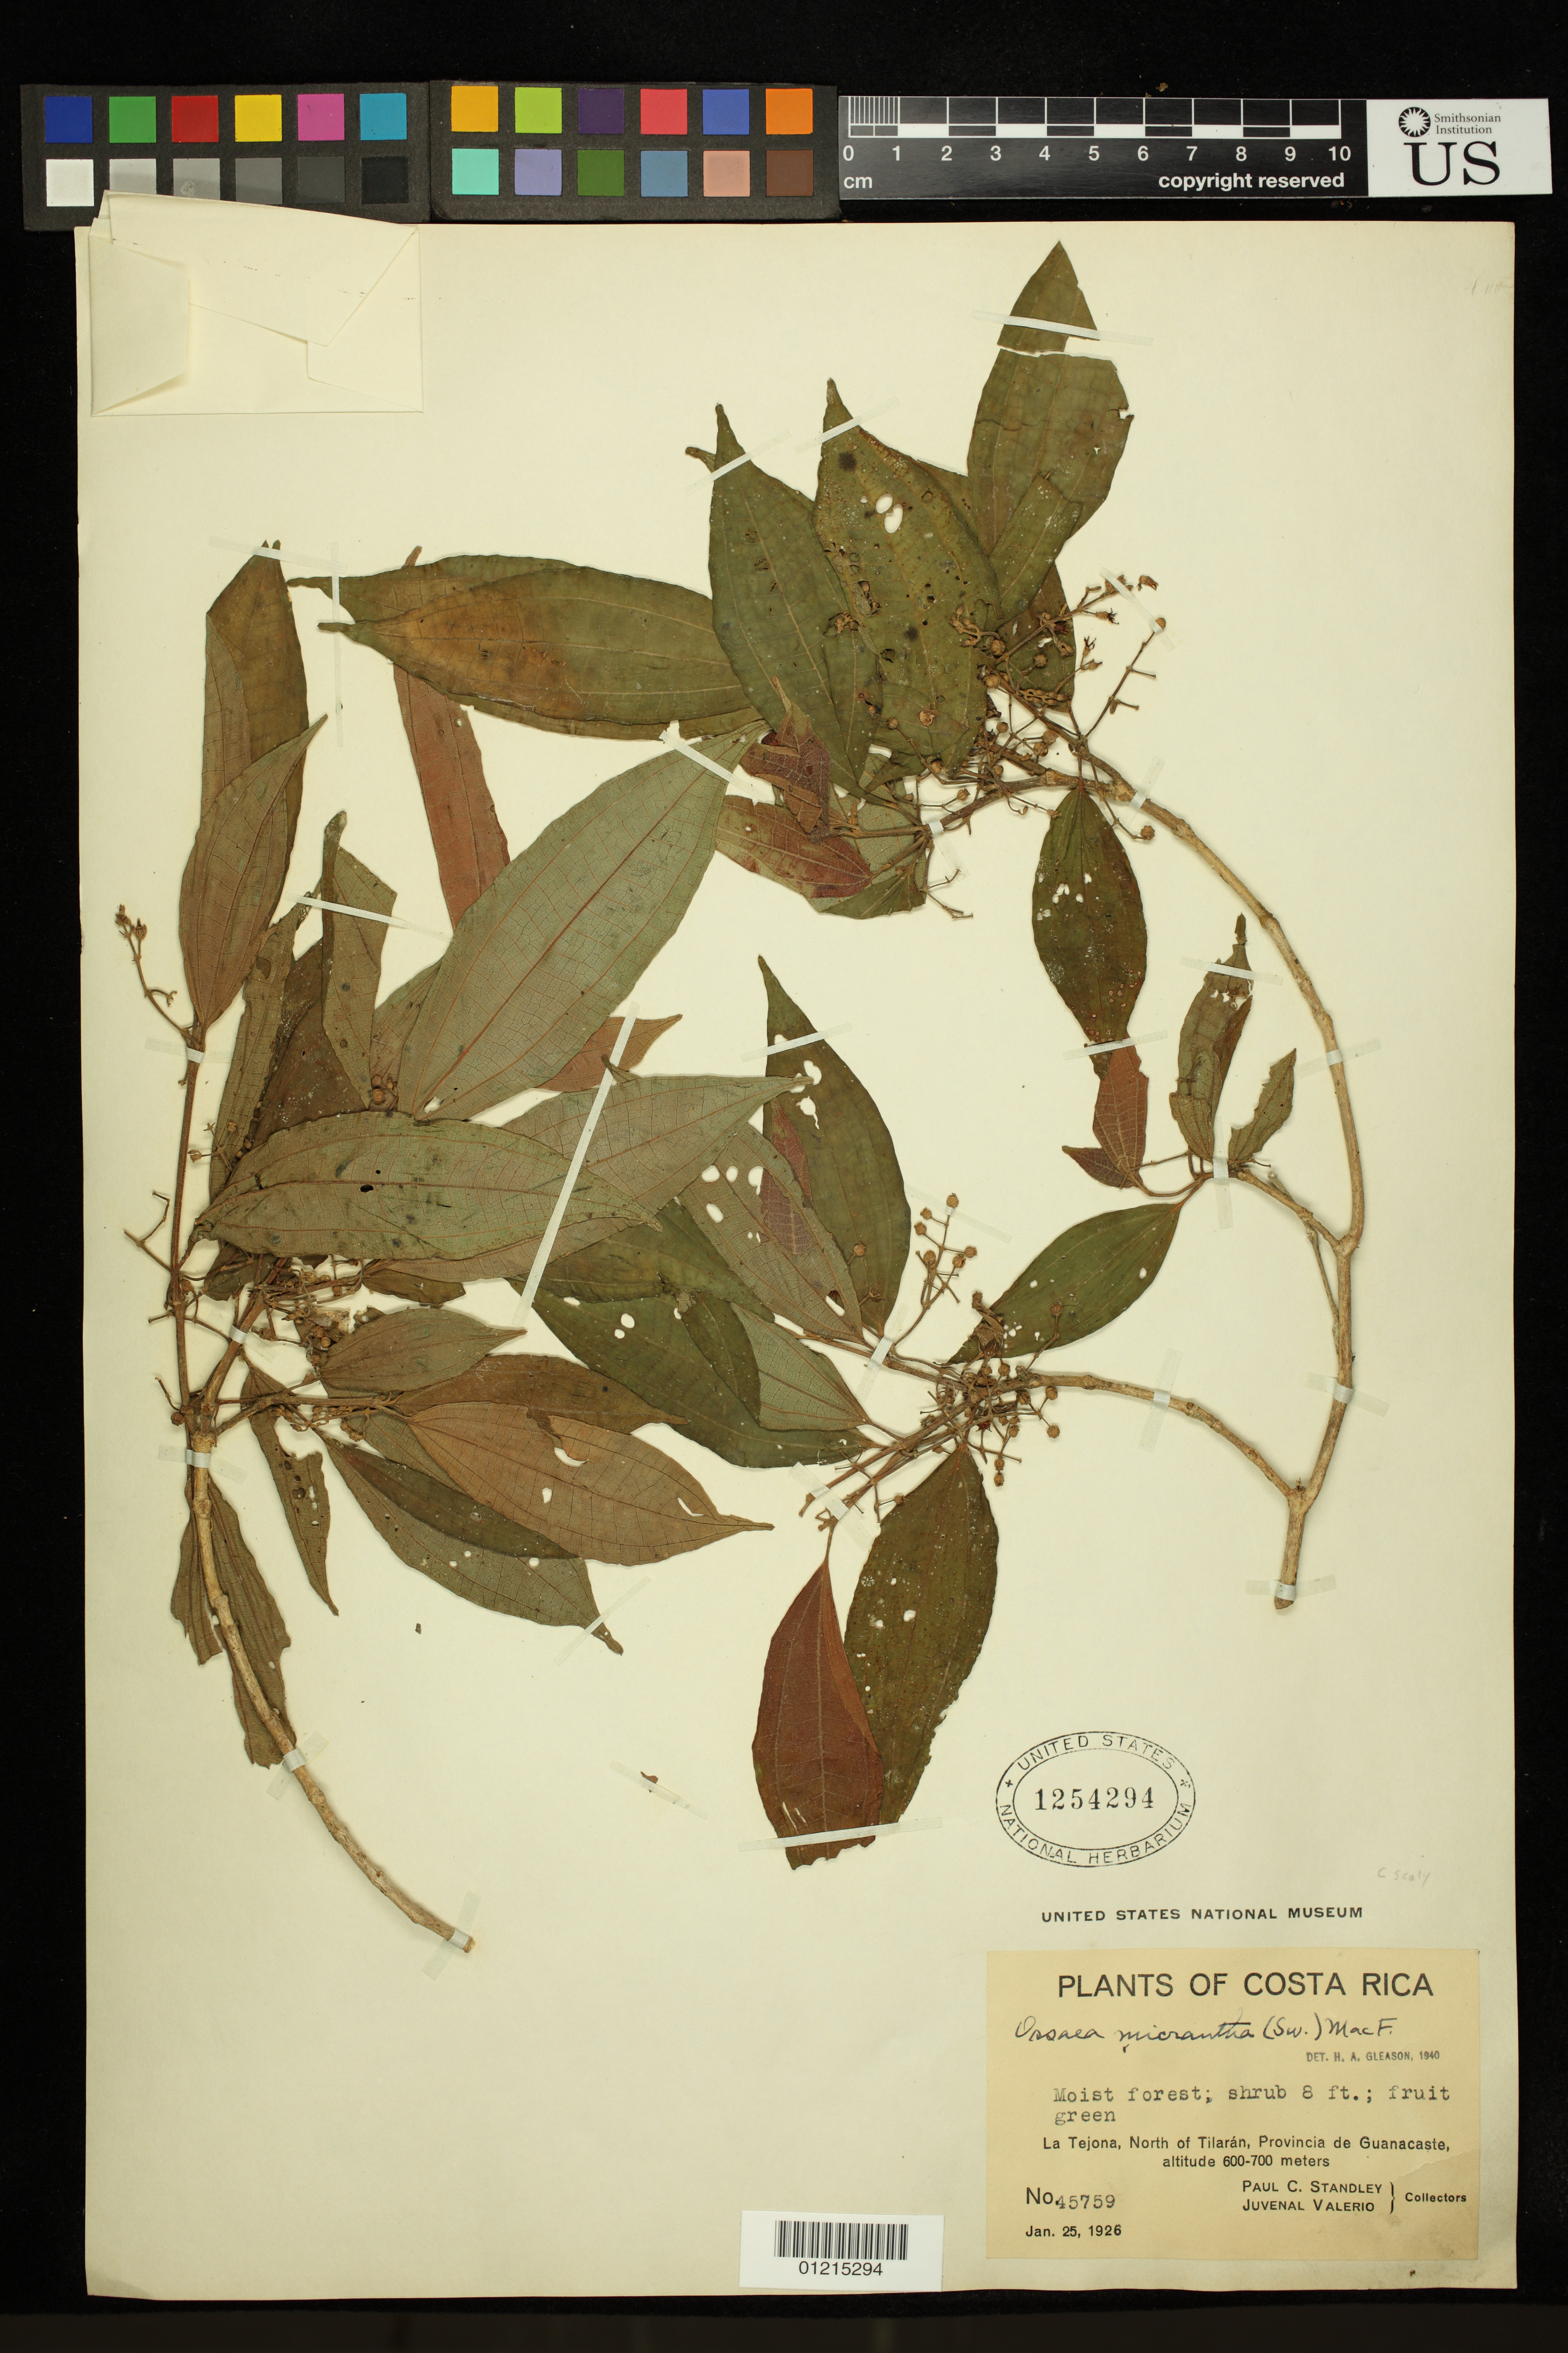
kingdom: Plantae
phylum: Tracheophyta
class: Magnoliopsida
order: Myrtales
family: Melastomataceae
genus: Ossaea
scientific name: Ossaea micrantha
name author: (Sw.) Macfad. ex Cogn.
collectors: P. C. Standley & J. Valerio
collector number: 45759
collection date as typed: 25 Jan 1926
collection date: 1926-01-25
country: Costa Rica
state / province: Guanacaste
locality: La Tejona, North of Tilarán.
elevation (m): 600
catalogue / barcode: US 1254294